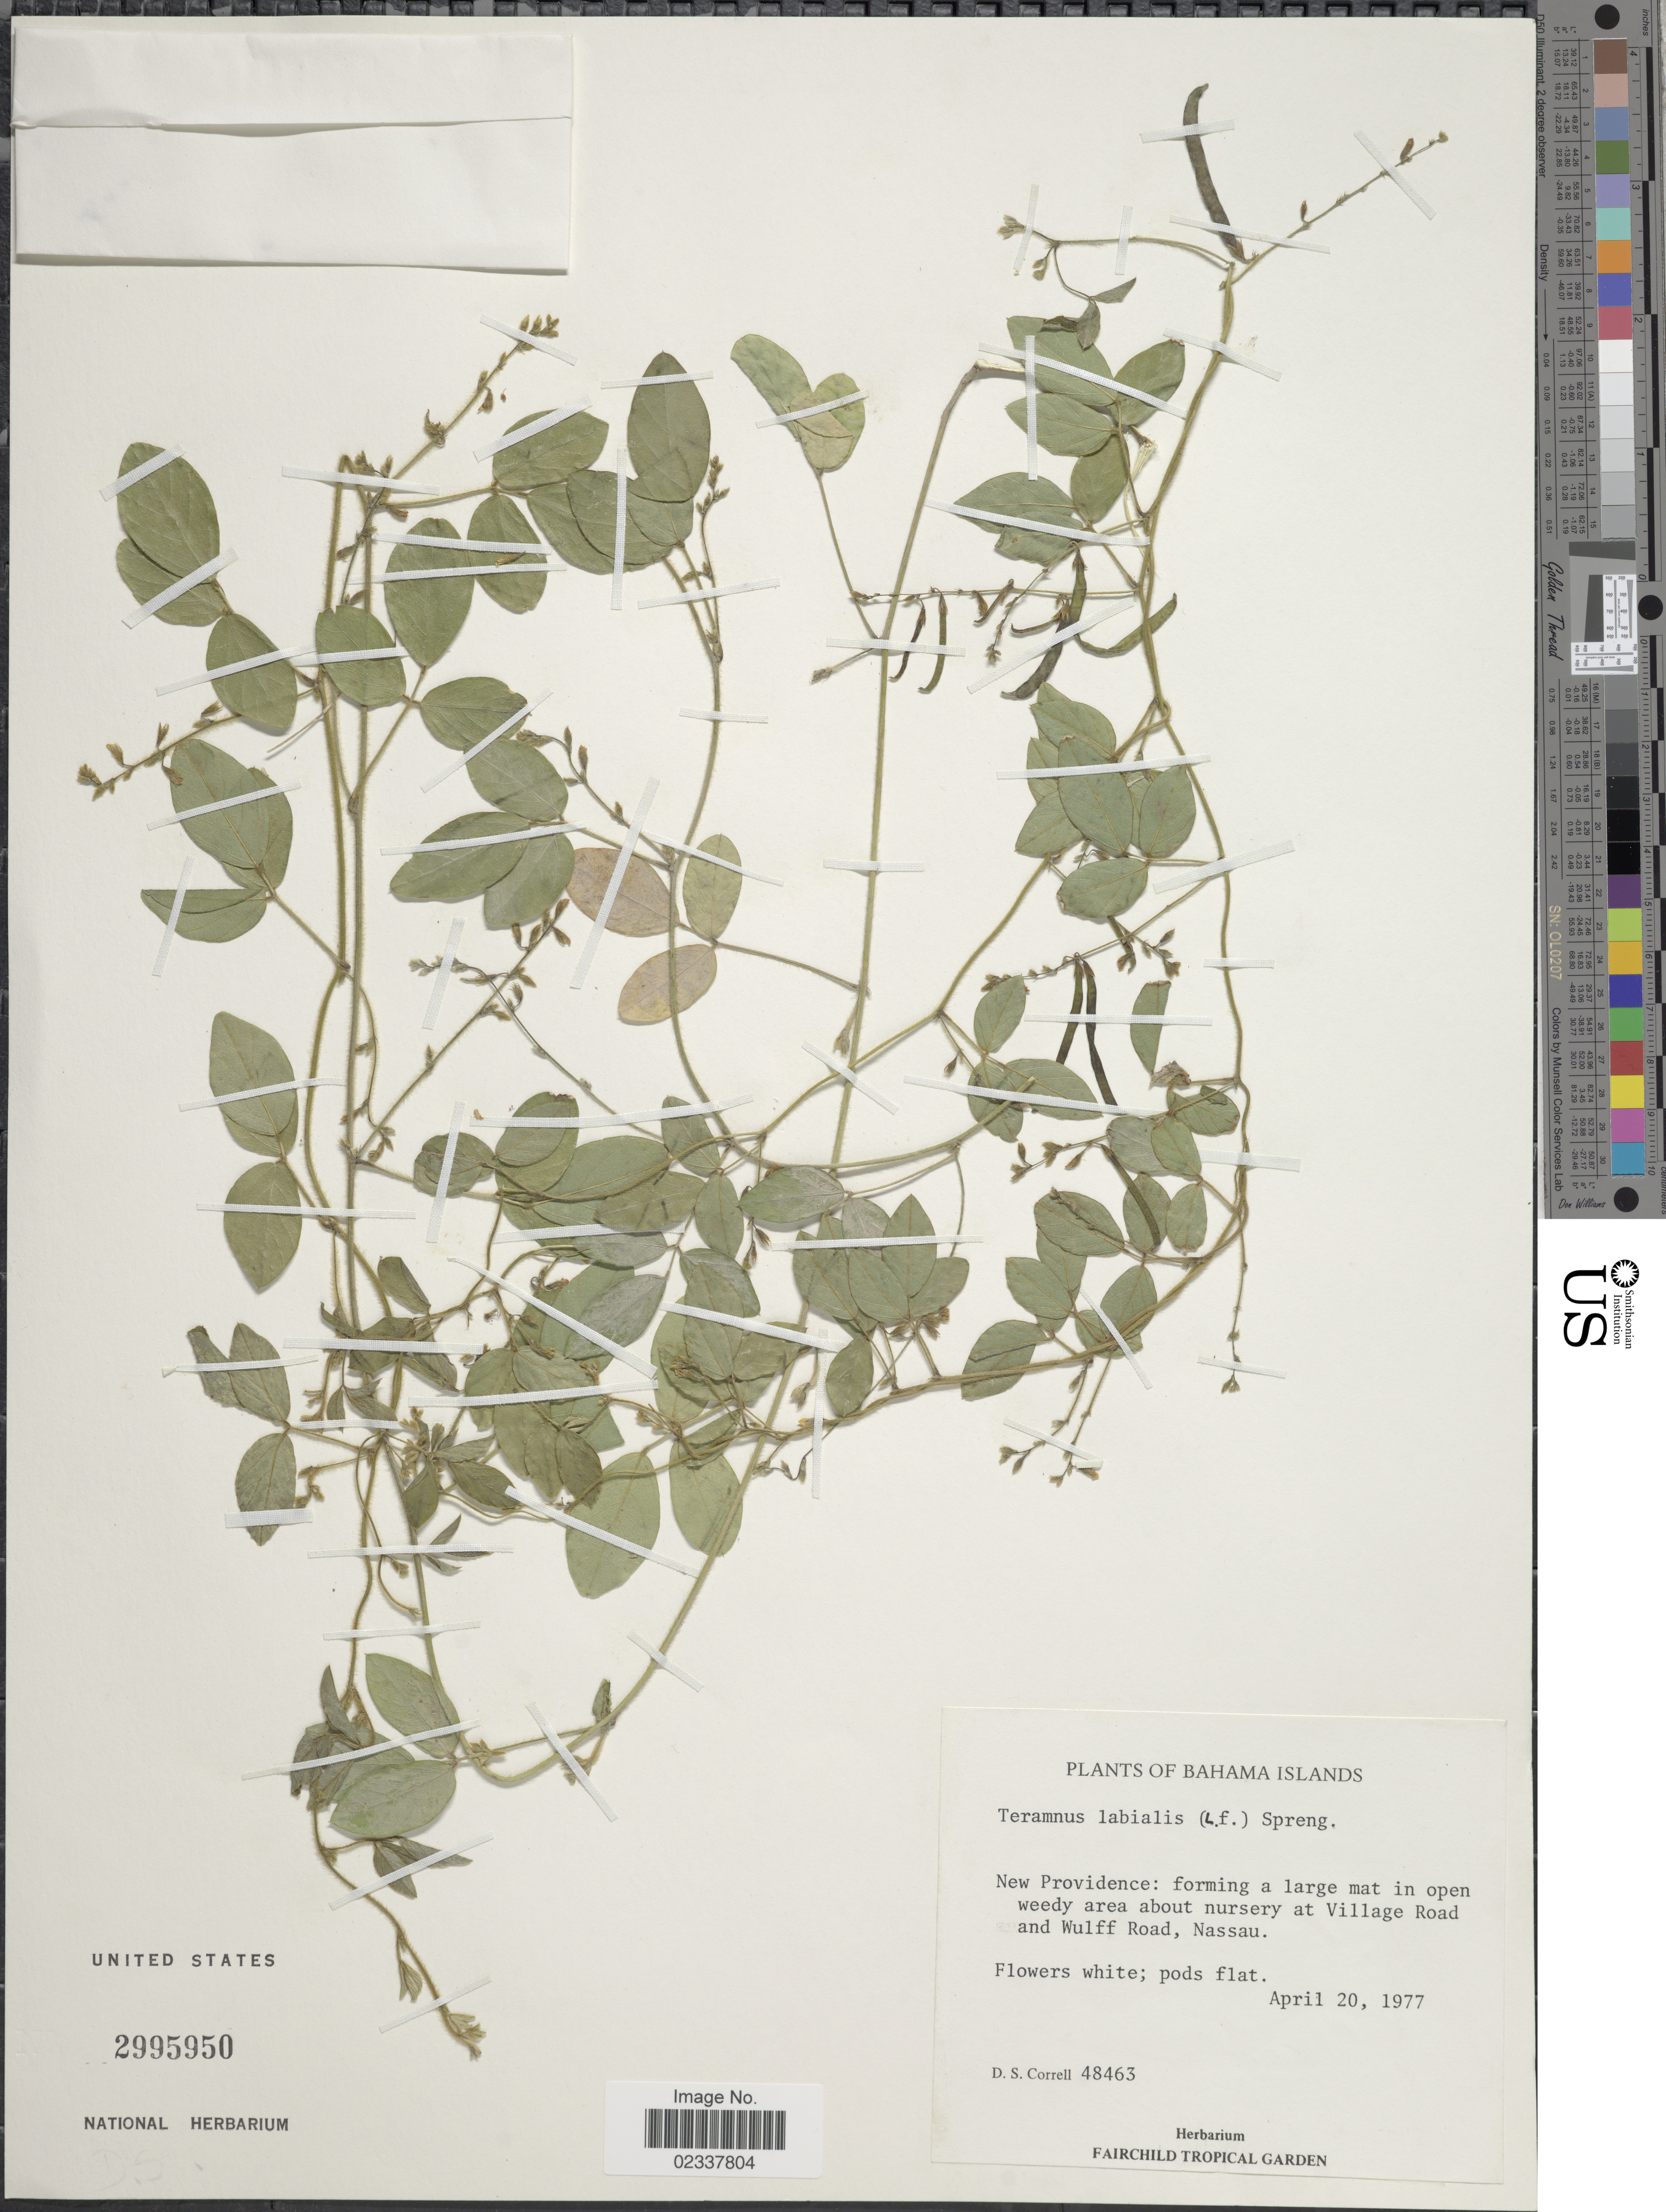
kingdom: Plantae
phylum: Tracheophyta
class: Magnoliopsida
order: Fabales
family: Fabaceae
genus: Teramnus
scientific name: Teramnus labialis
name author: (L. f.) Spreng.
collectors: D. S. Correll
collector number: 48463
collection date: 1977-04-20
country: Bahamas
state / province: New Providence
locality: Bahama Islands, about nursery at Village Road and Wulff Road, Nassau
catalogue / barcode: US 2995950